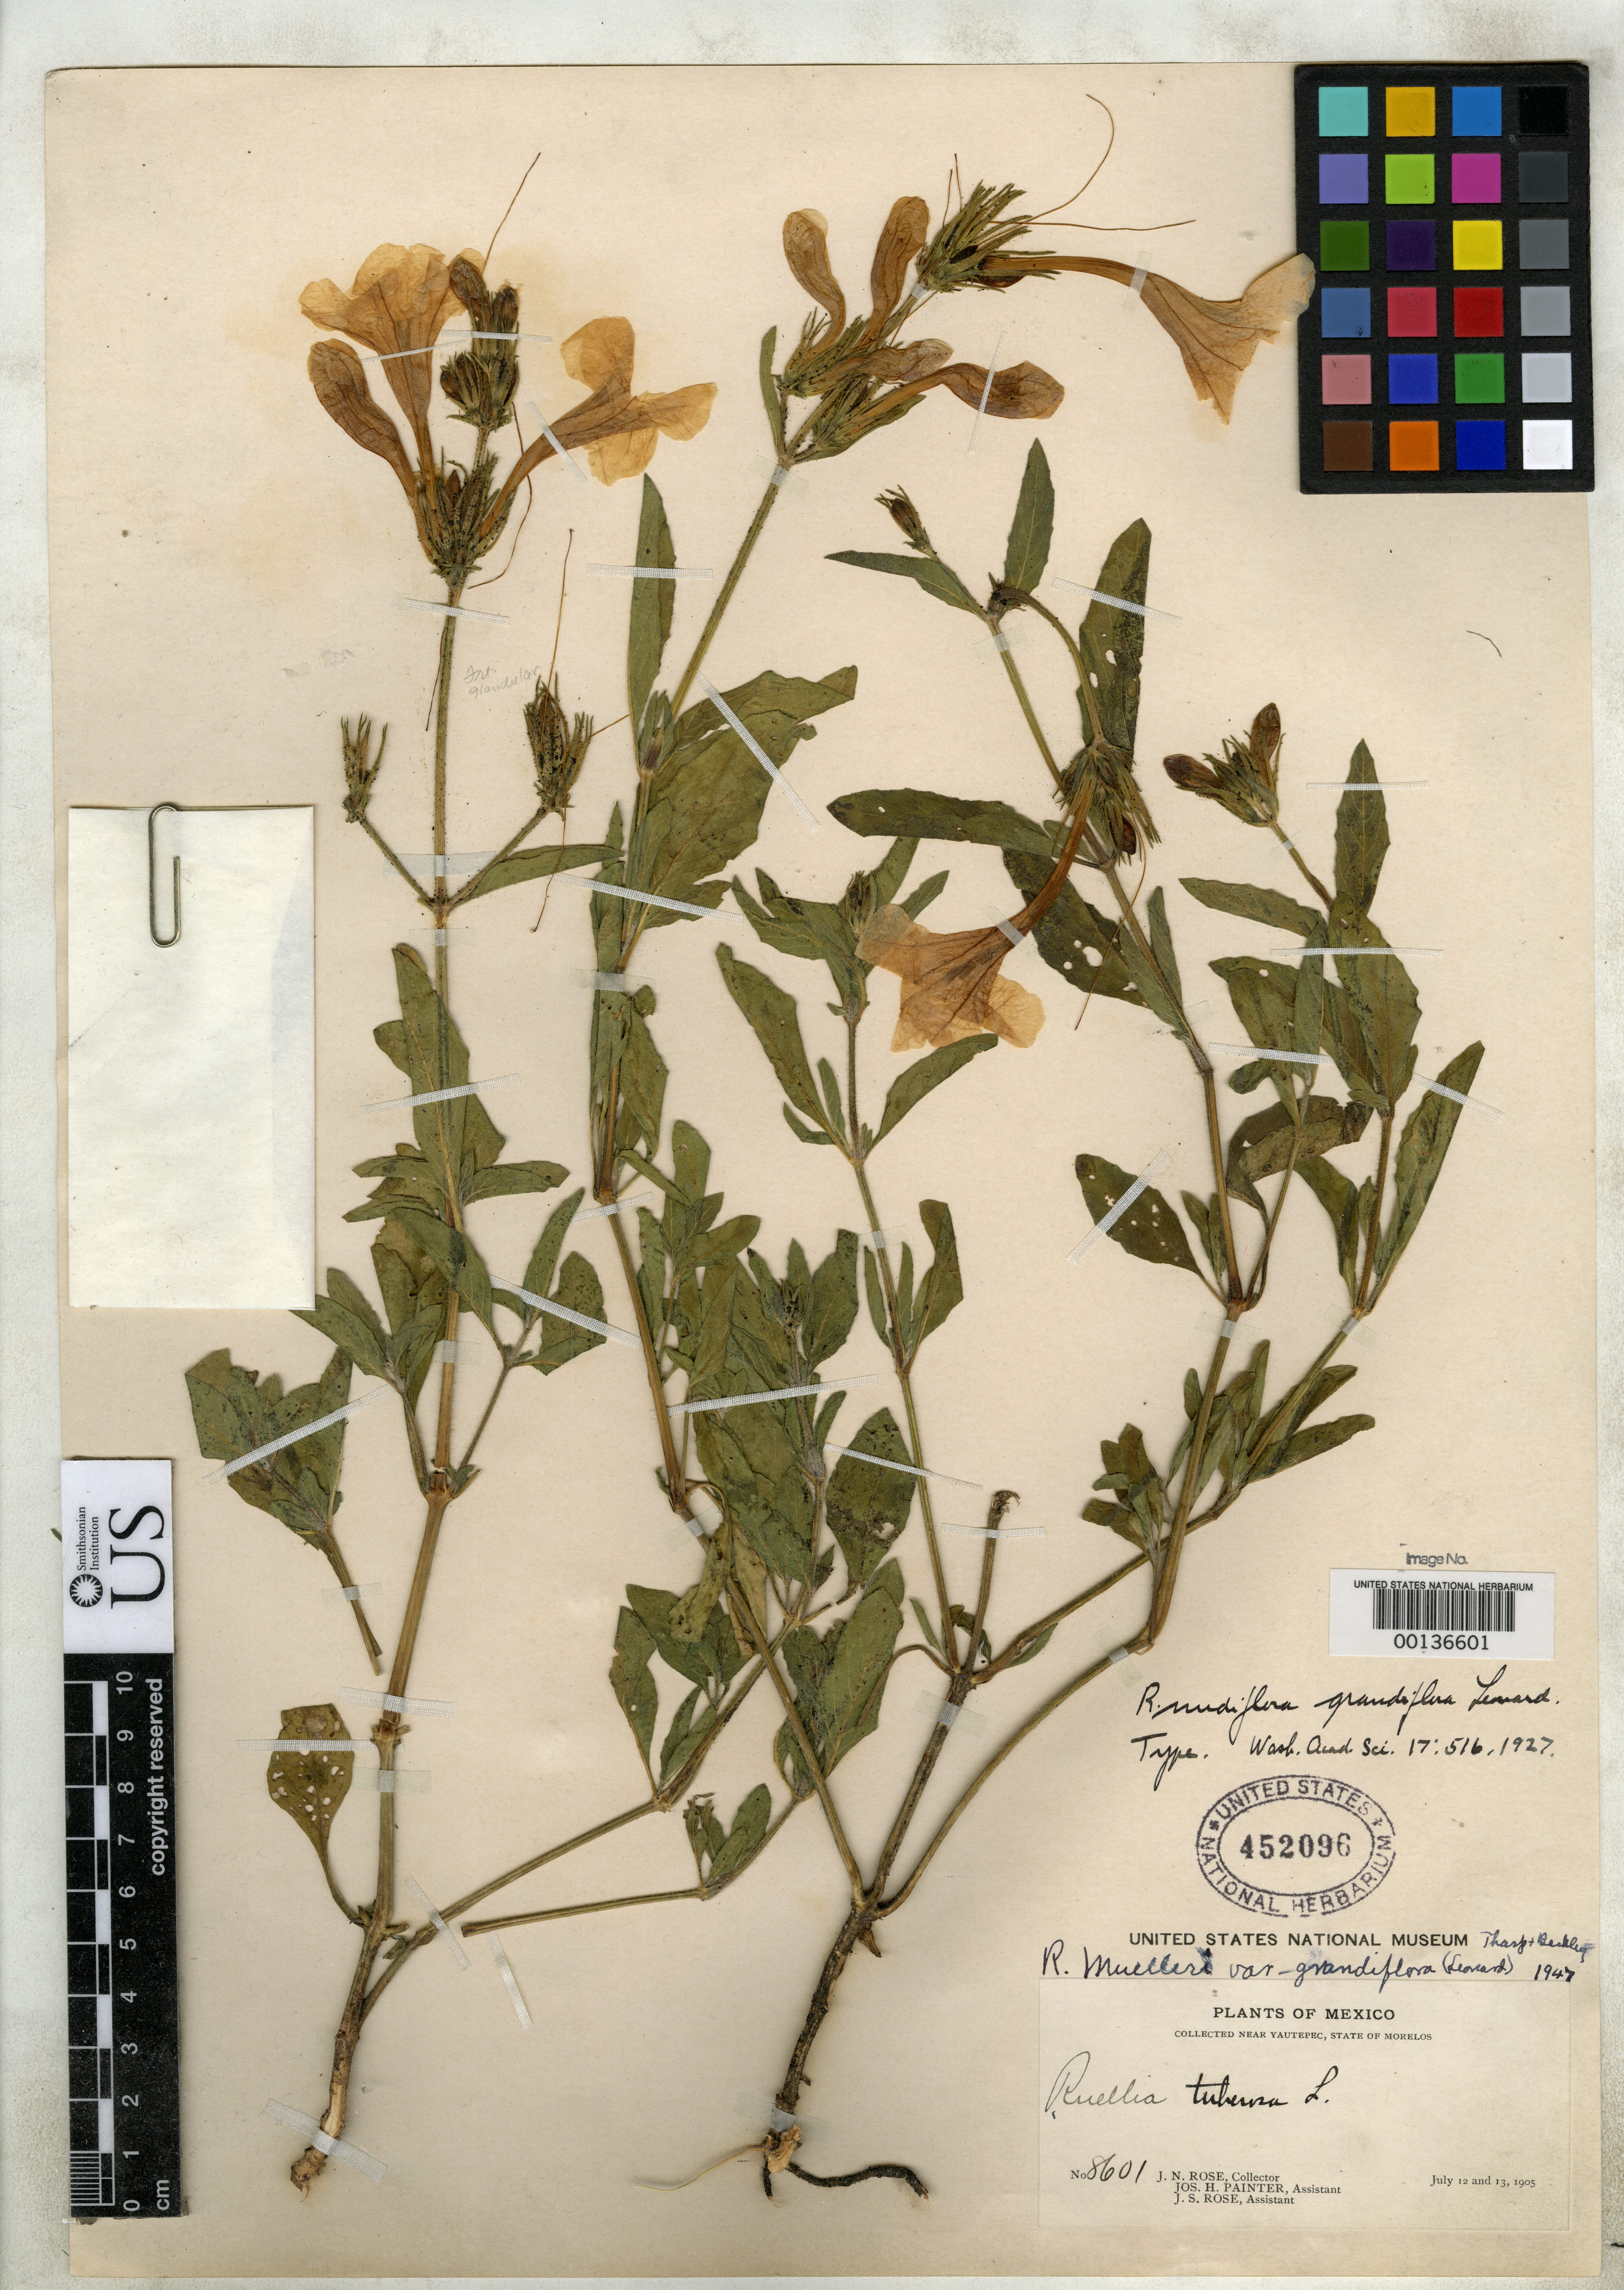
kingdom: Plantae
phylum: Tracheophyta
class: Magnoliopsida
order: Lamiales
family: Acanthaceae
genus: Ruellia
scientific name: Ruellia nudiflora var. grandiflora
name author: Leonard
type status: Holotype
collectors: J. N. Rose, J. H. Painter & J. S. Rose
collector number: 8601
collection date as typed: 12 Jul 1905 and 13 Jul 1905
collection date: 1905-07-12,1905-07-13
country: Mexico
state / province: Morelos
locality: Near Yautepec.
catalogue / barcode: US 452096